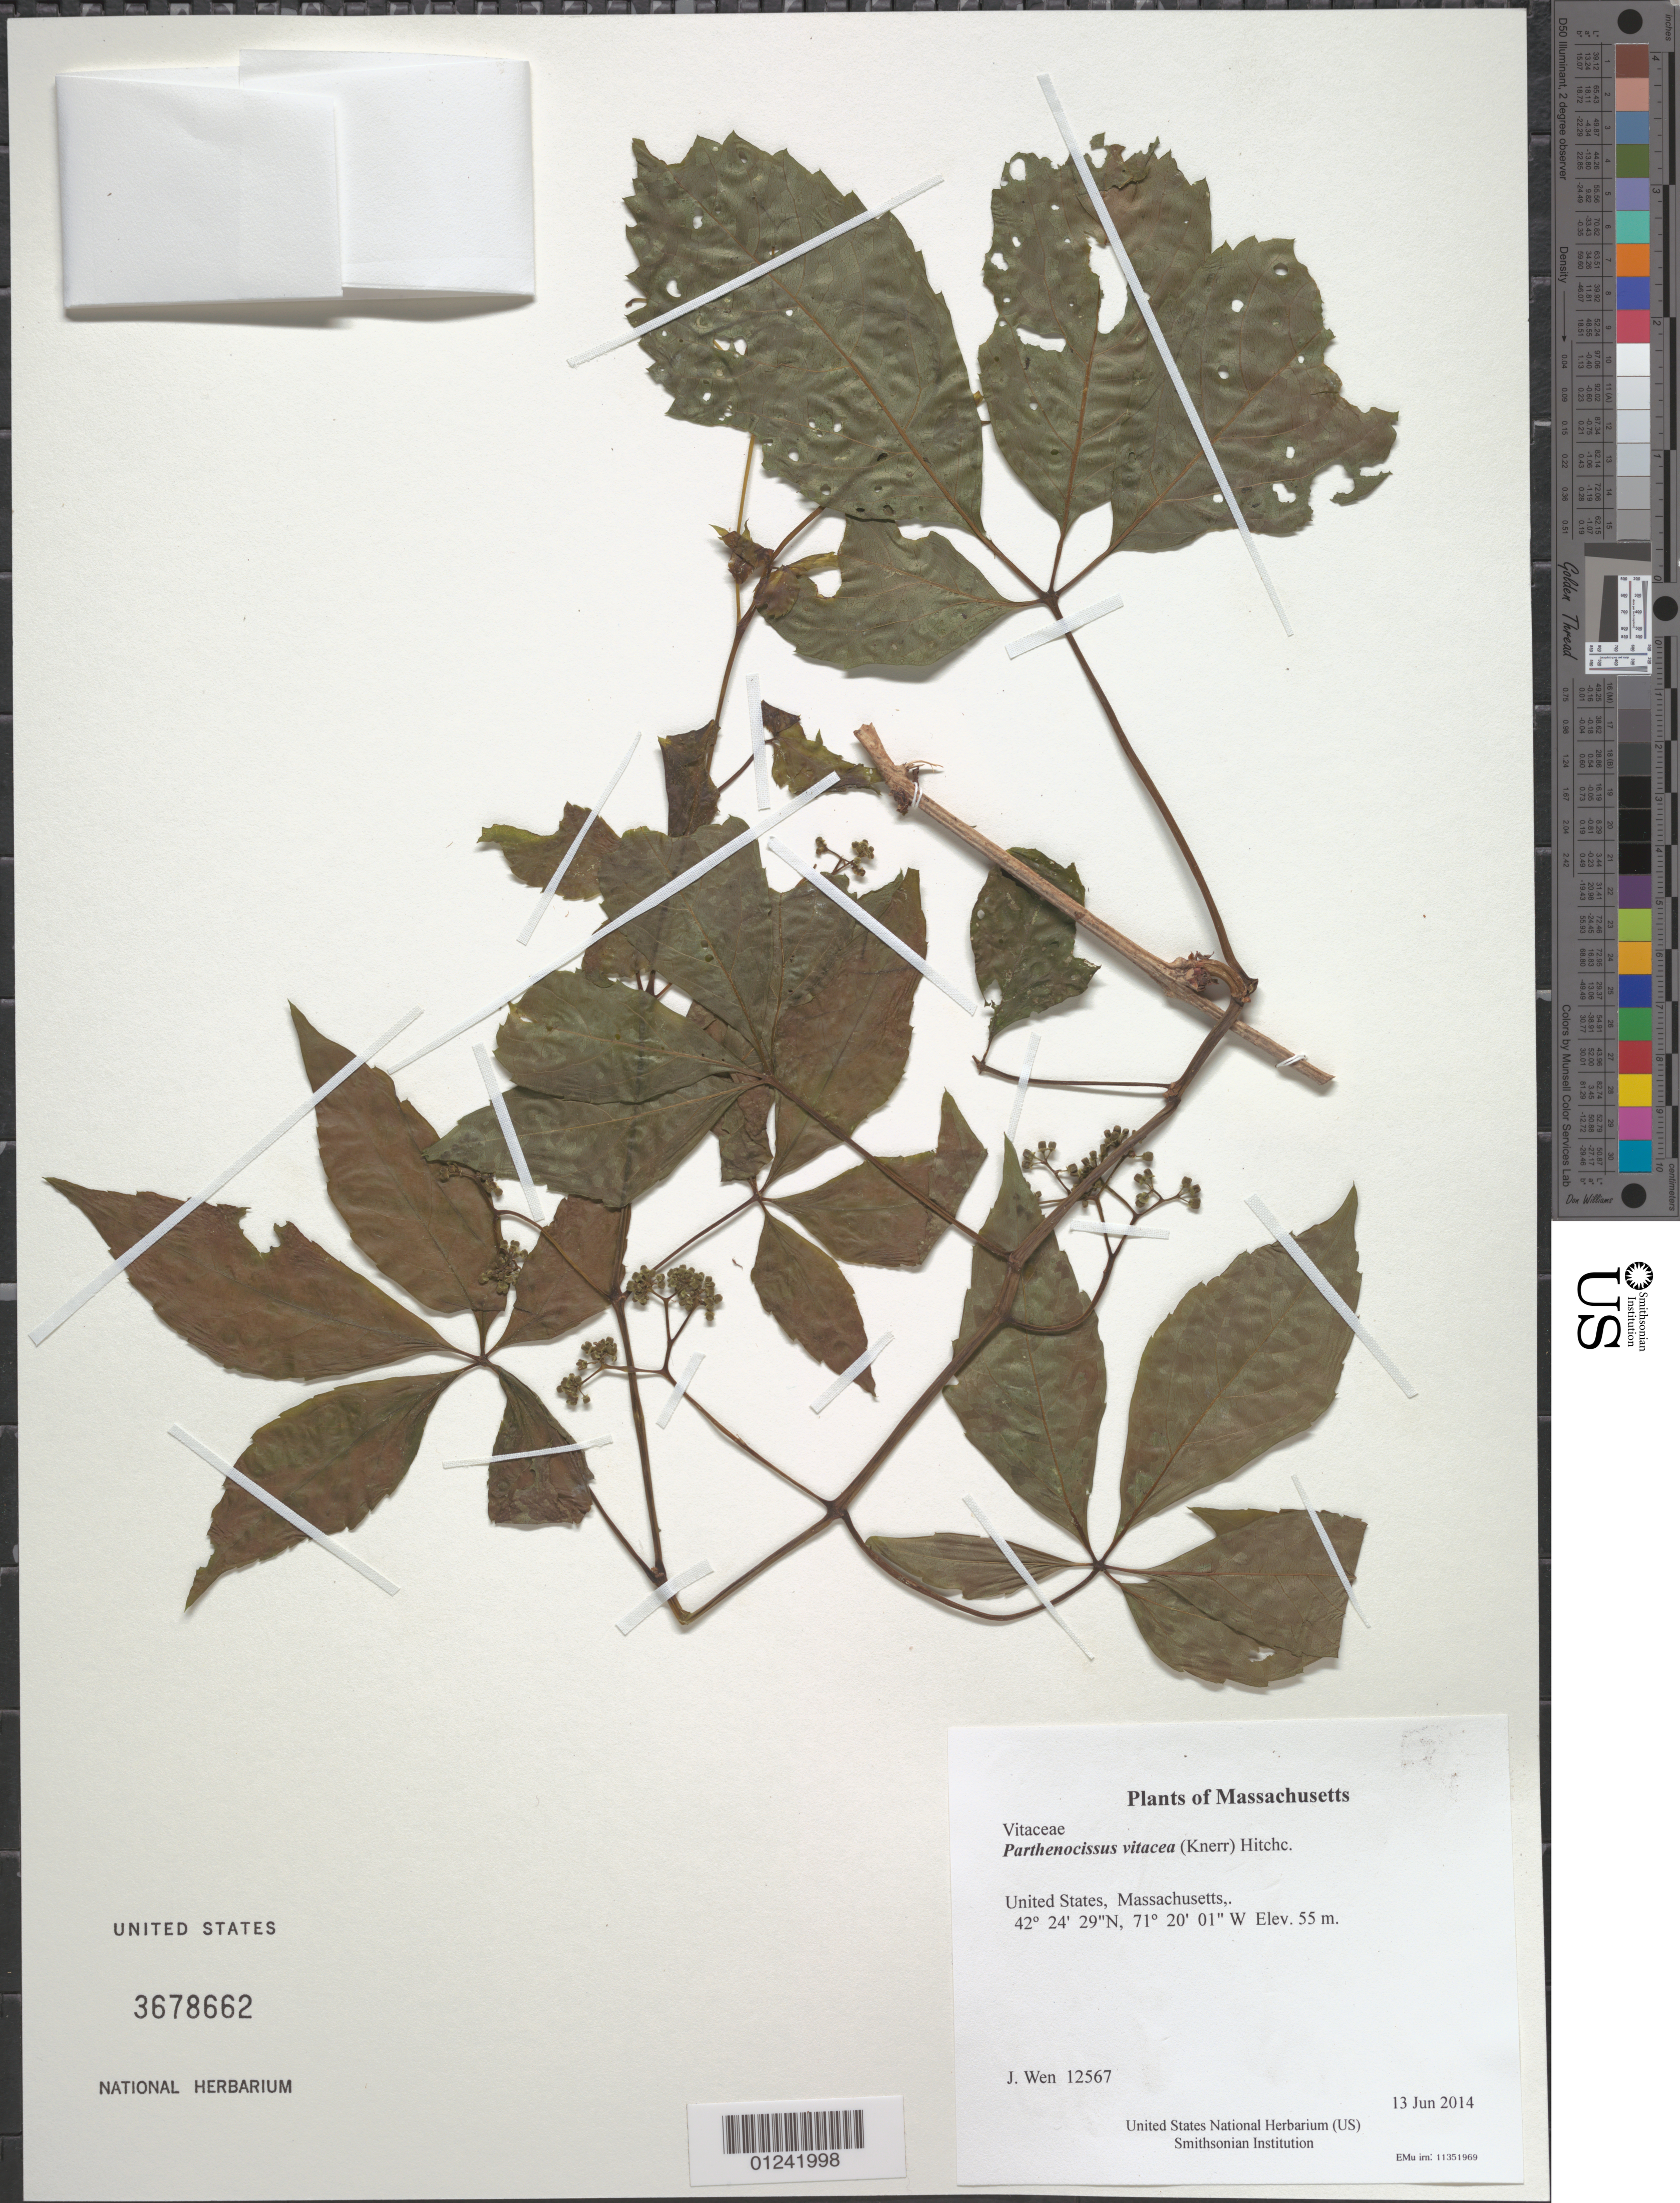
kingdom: Plantae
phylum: Tracheophyta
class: Magnoliopsida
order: Vitales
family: Vitaceae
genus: Parthenocissus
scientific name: Parthenocissus vitacea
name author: (Knerr) Hitchc.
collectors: J. Wen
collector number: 12567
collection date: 2014-06-13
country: United States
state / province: Massachusetts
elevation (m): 55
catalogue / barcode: US 3678662